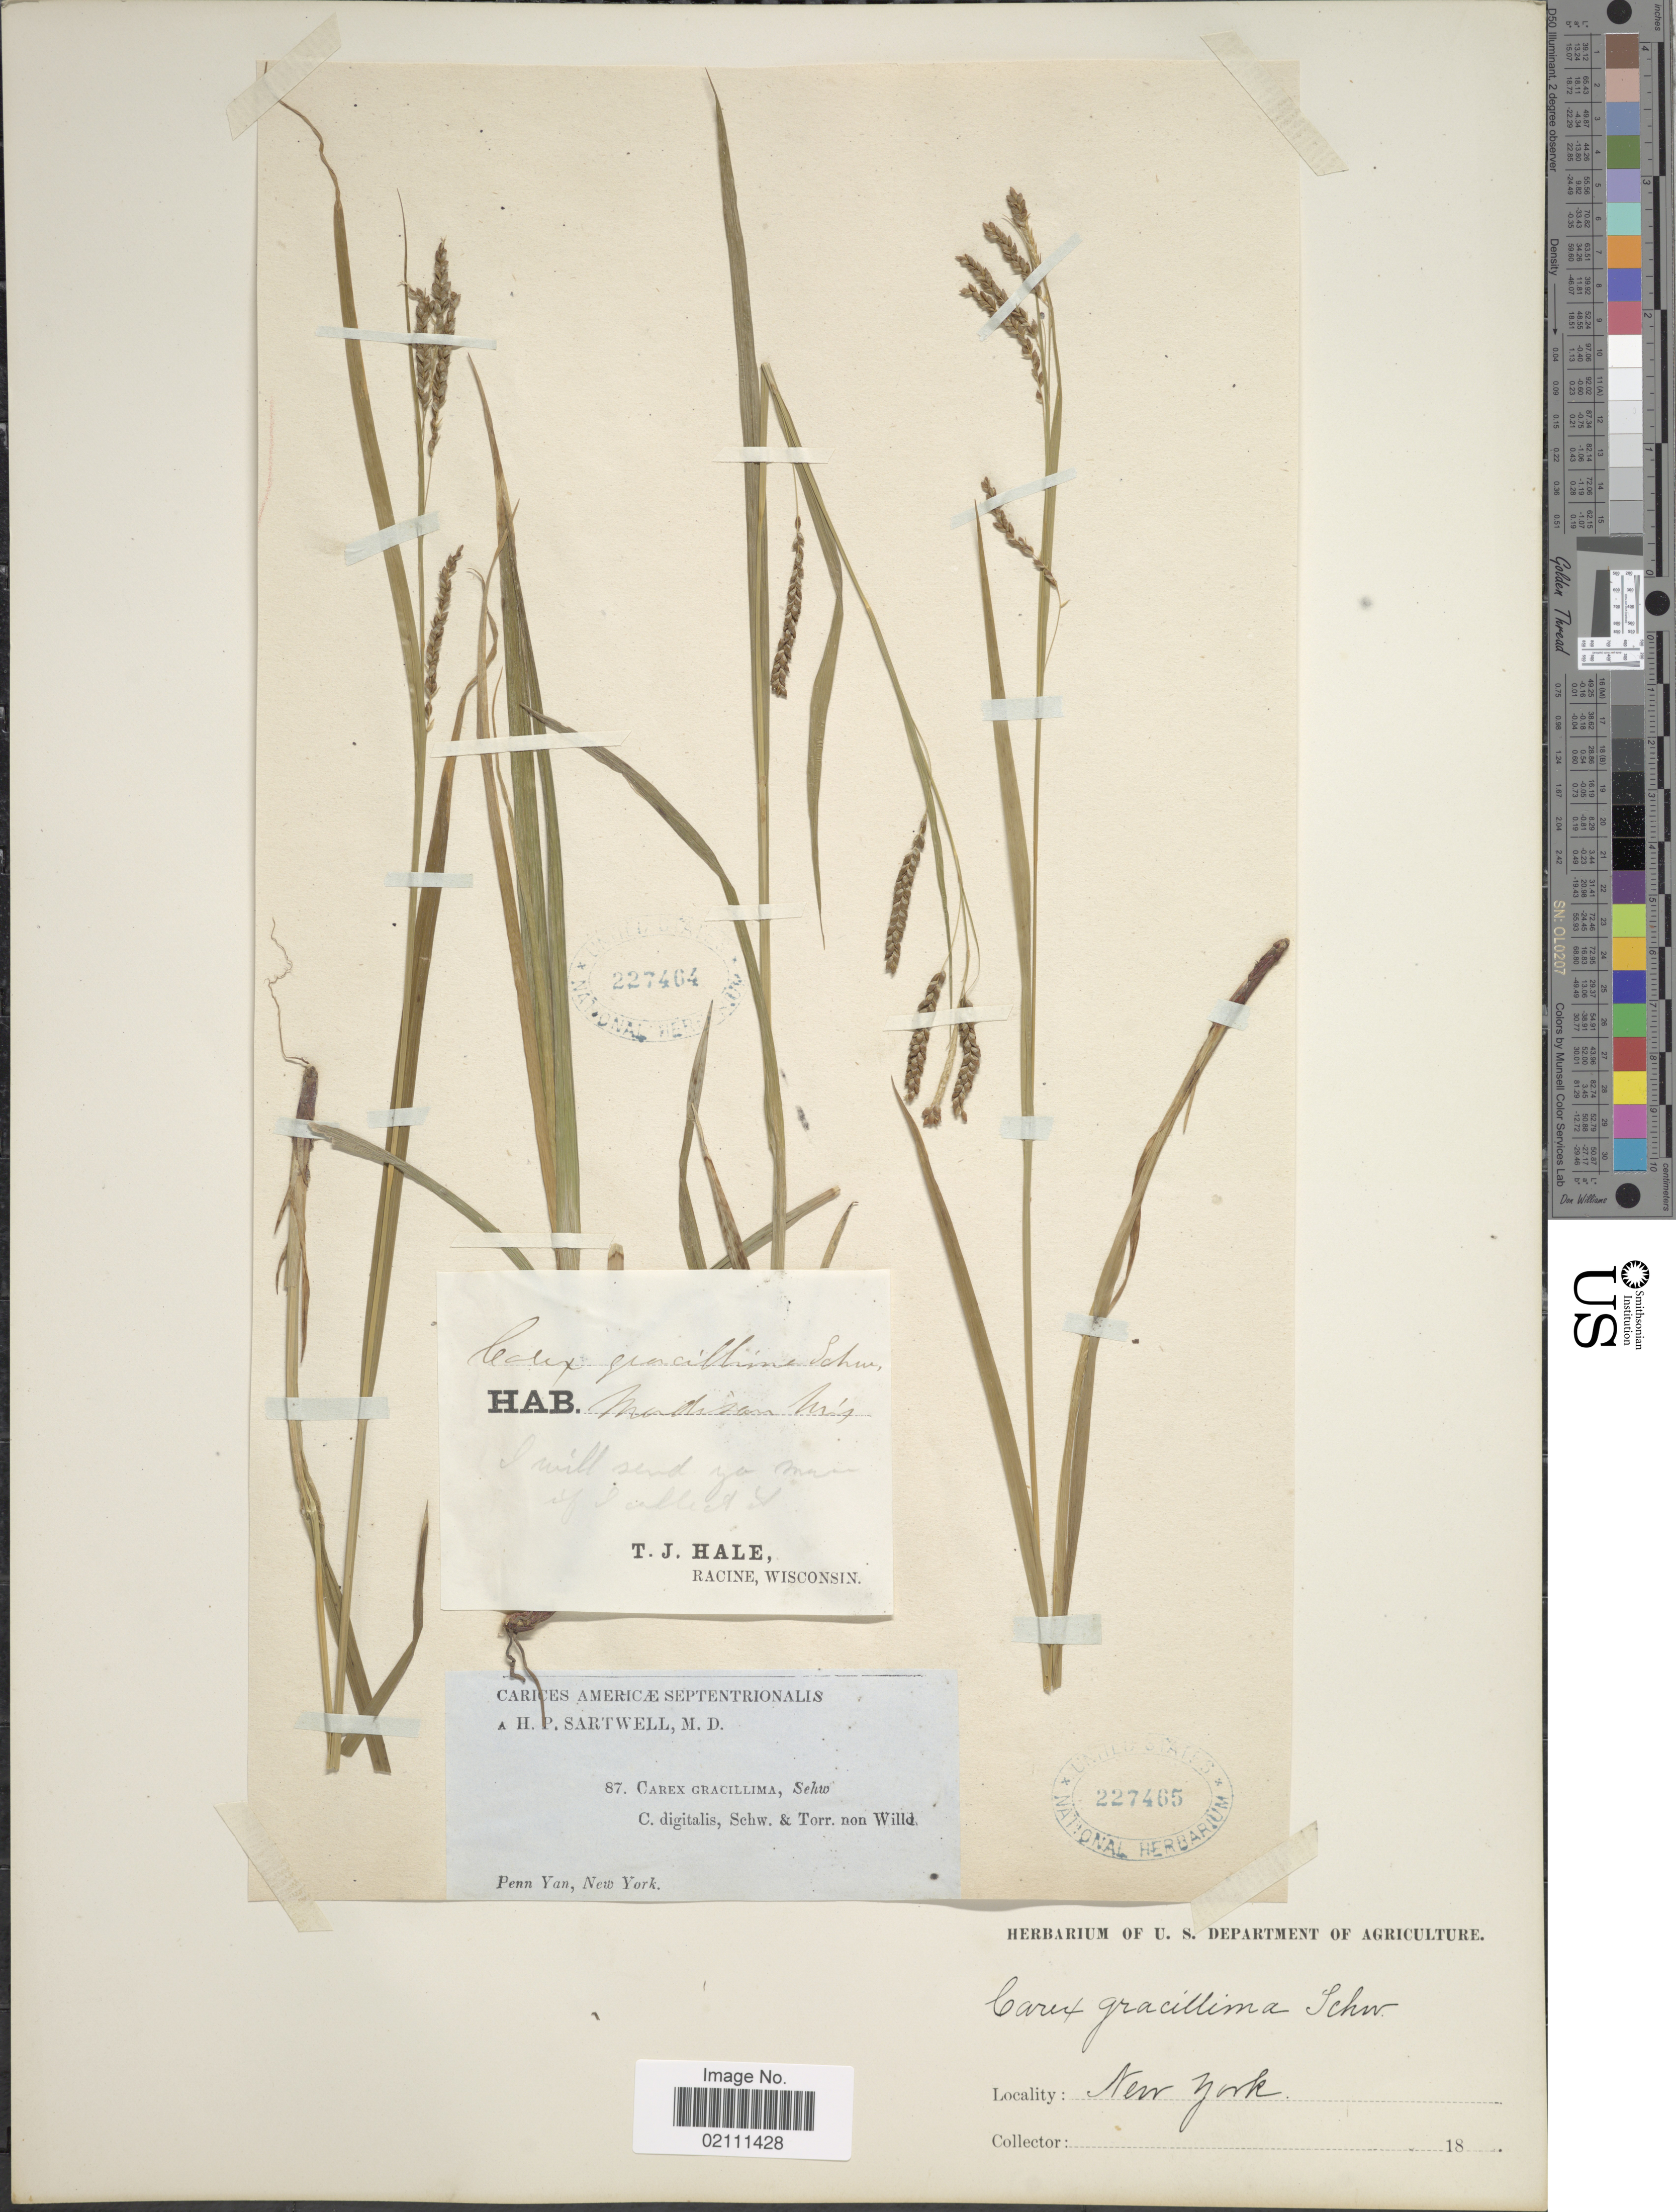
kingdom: Plantae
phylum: Tracheophyta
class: Liliopsida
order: Poales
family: Cyperaceae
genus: Carex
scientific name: Carex gracillima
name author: Schwein.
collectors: T. Hale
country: United States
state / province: Wisconsin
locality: Madison.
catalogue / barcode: US 227404-2